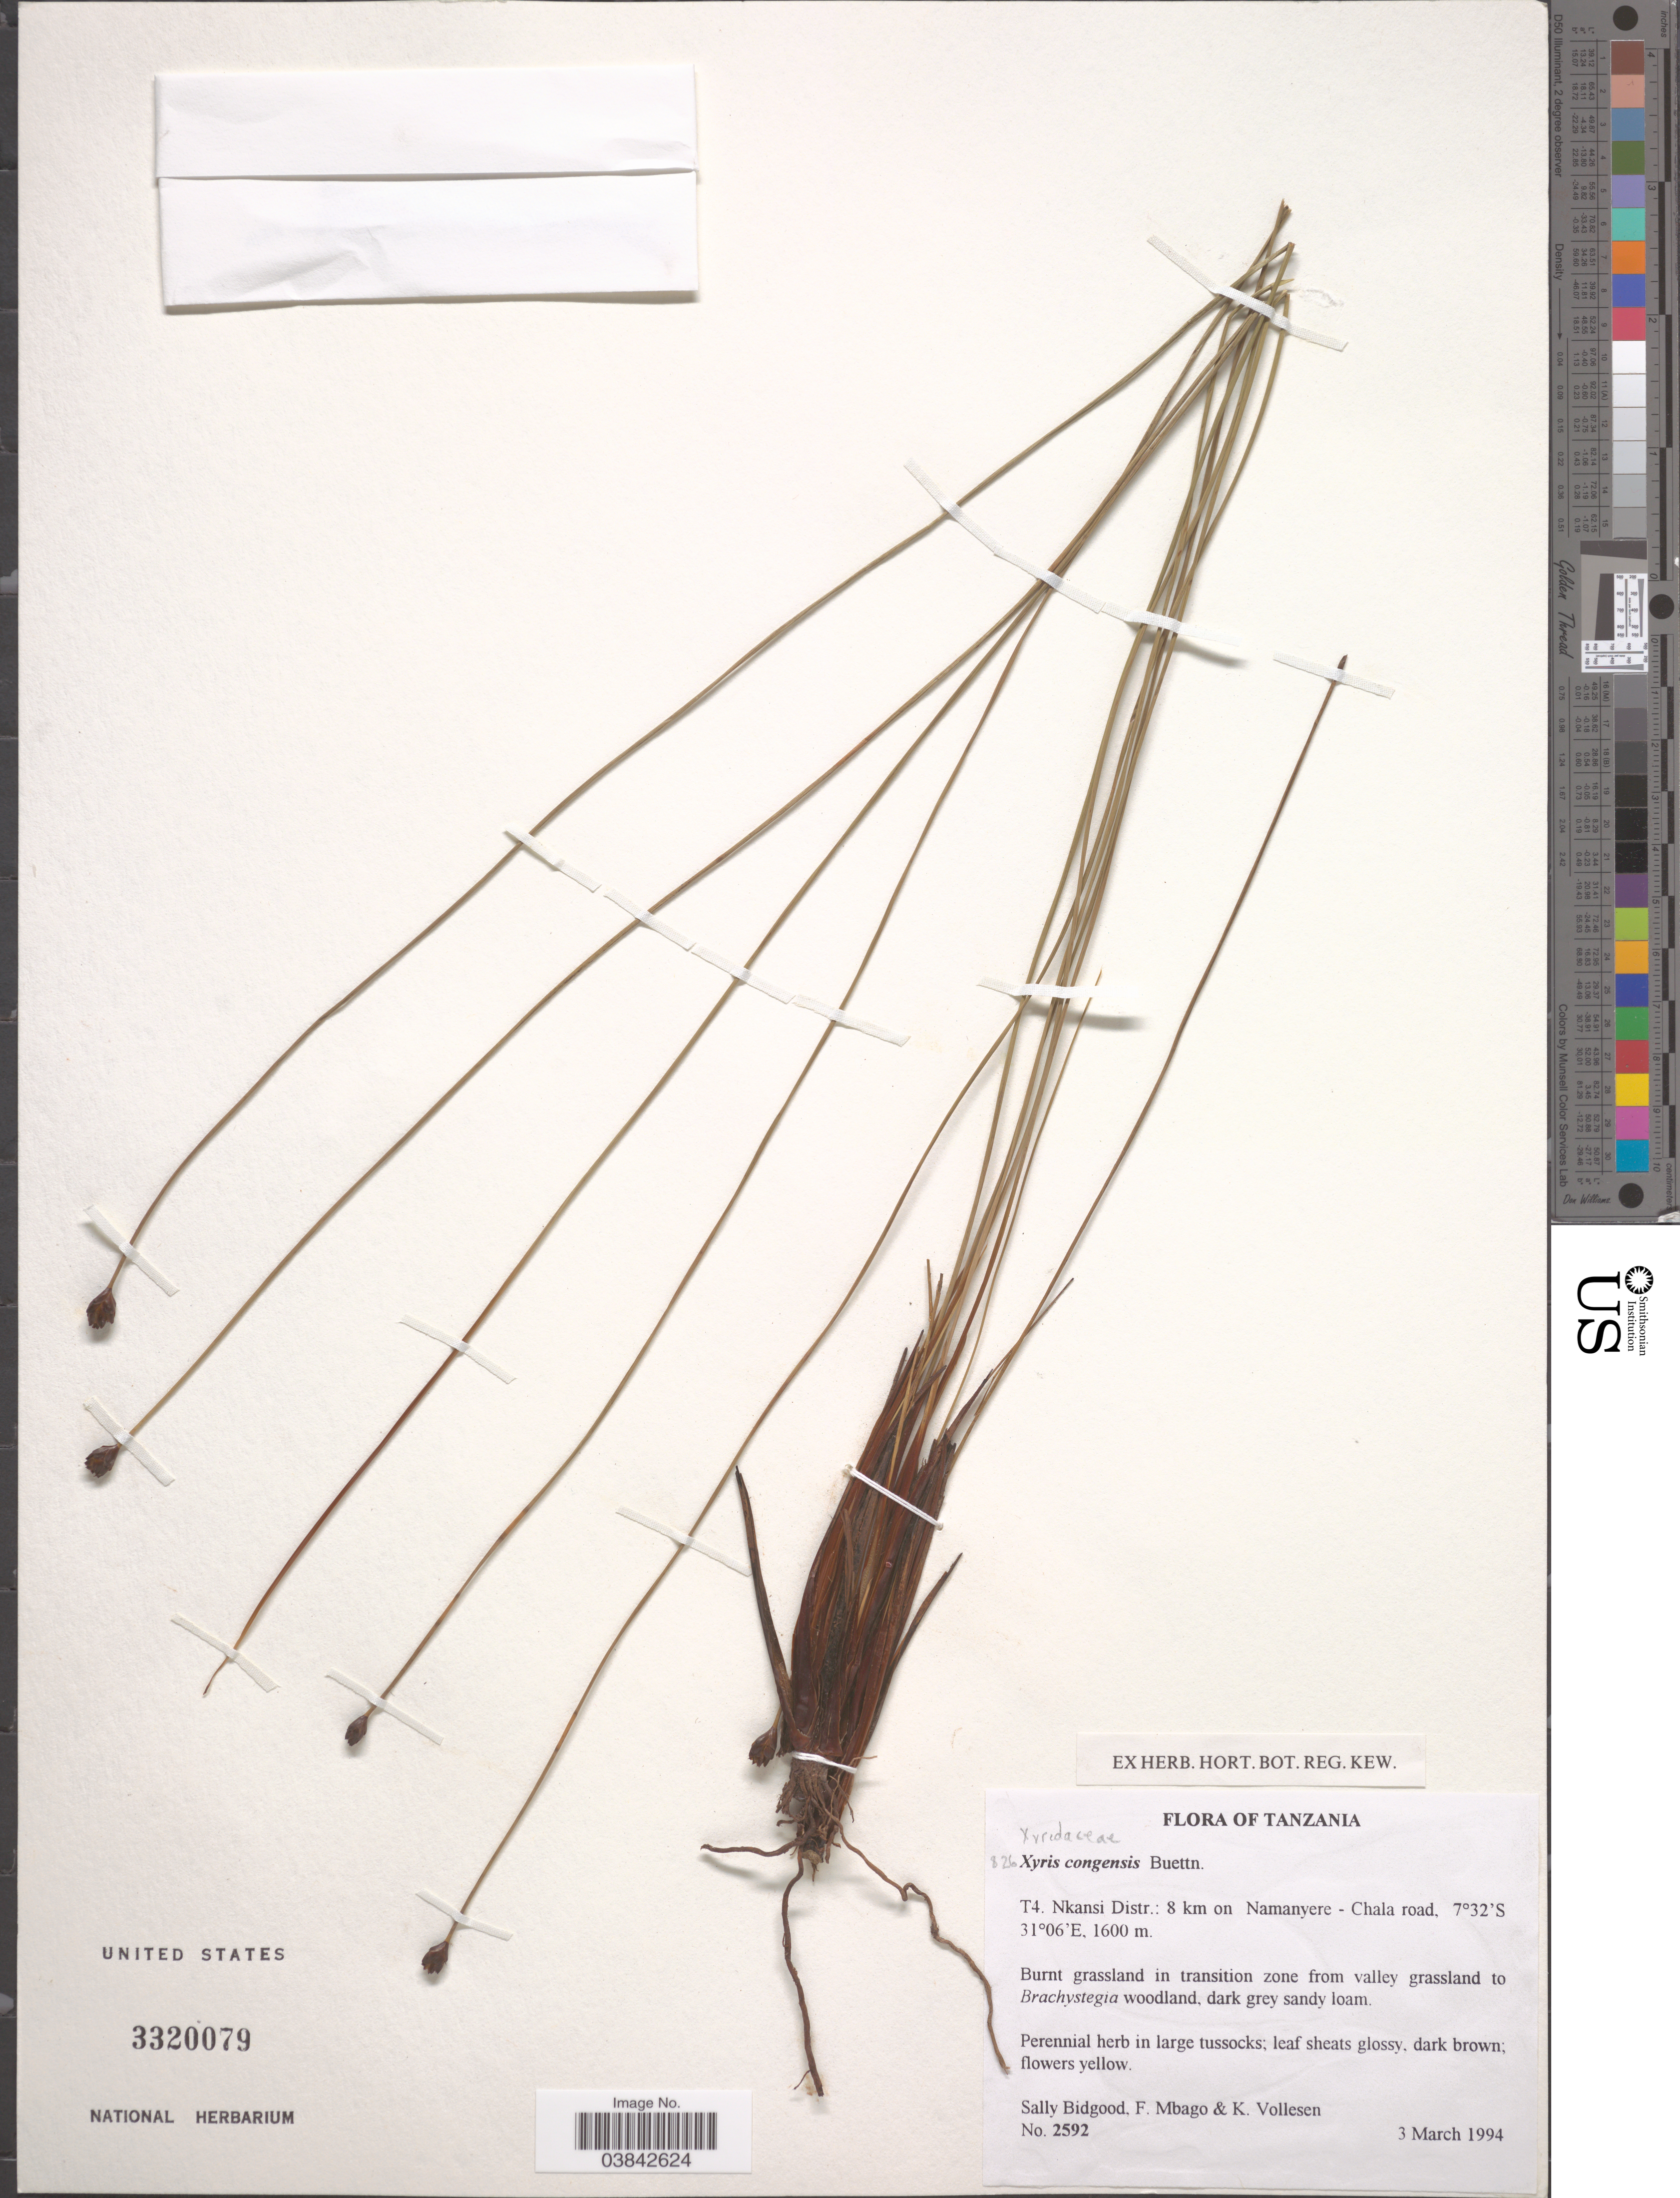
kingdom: Plantae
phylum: Tracheophyta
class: Liliopsida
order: Poales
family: Xyridaceae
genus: Xyris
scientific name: Xyris congensis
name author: Büttner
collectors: S. Bidgood, F. Mbago & K. Vollesen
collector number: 2592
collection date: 1994-03-03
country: Tanzania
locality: T4. Nkansi Distr.: 8 km on Namanyere - Chala road.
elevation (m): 1600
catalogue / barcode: US 3320079